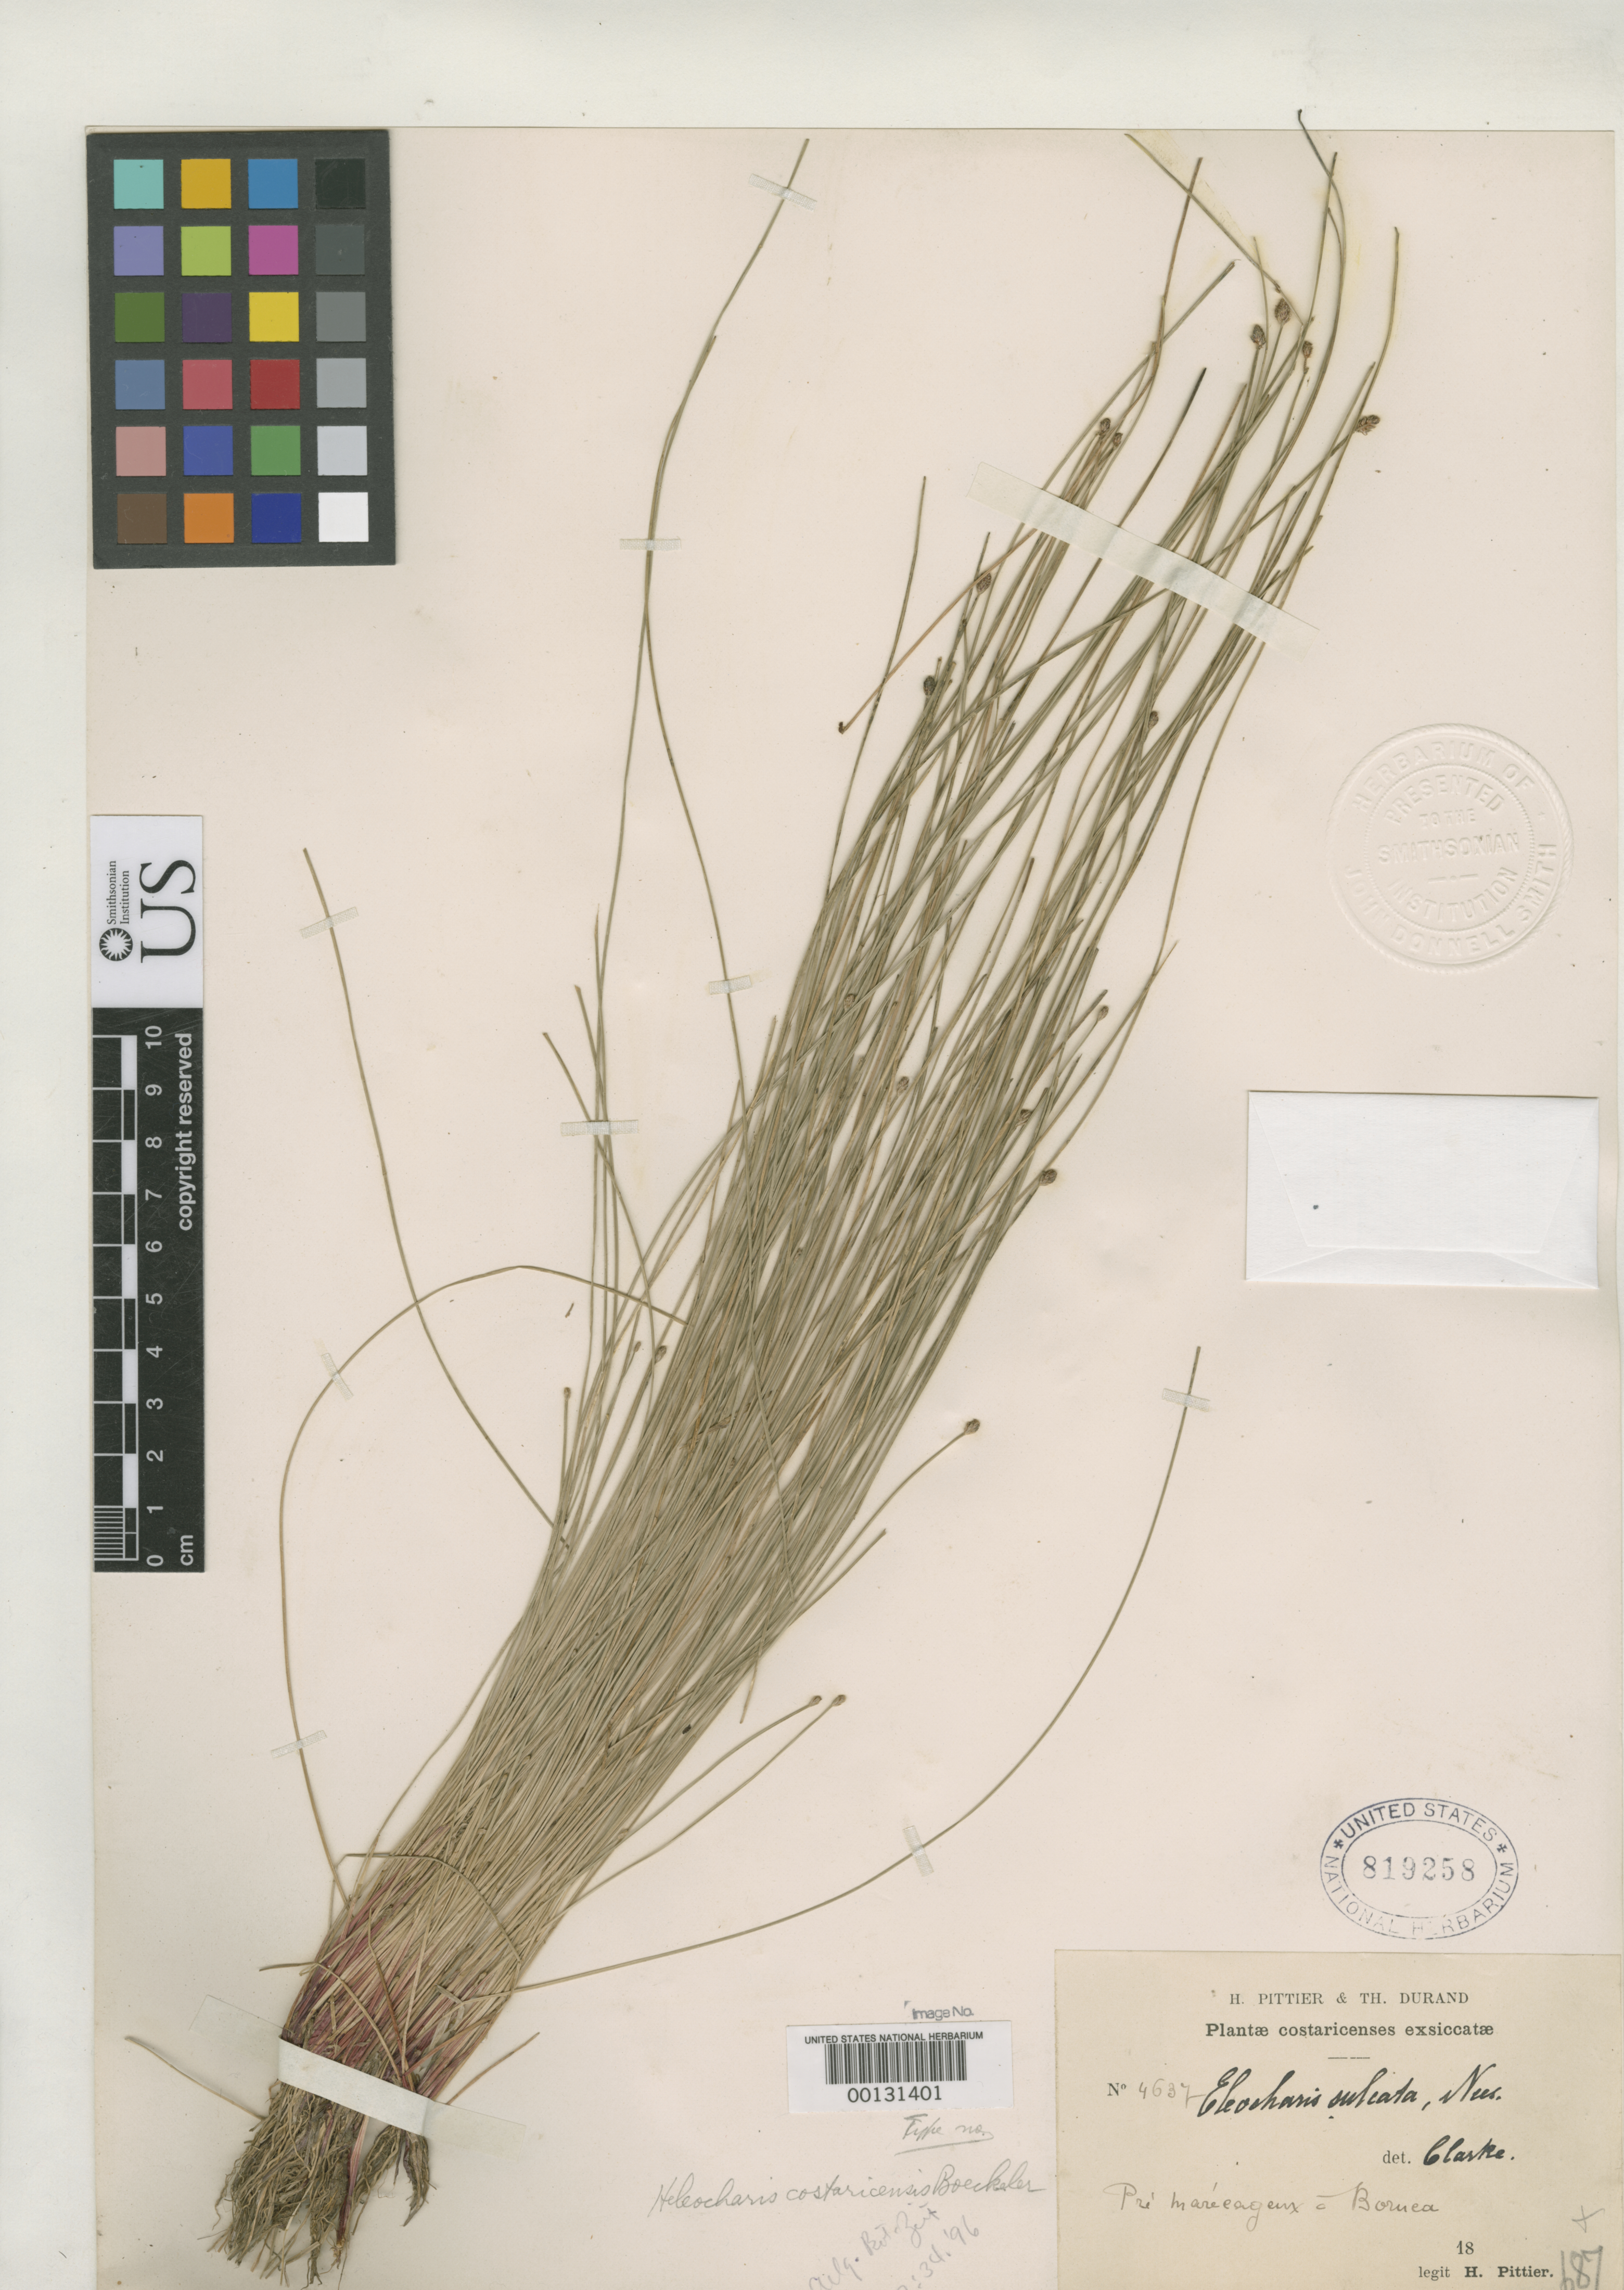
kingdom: Plantae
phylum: Tracheophyta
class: Liliopsida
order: Poales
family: Cyperaceae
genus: Heleocharis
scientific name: Heleocharis costaricensis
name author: Boeckeler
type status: Isotype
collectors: H. F. Pittier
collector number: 4637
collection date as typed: Dec 1891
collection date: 1891-12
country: Costa Rica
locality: Paturage Maricageux a Boruca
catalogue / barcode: US 819258